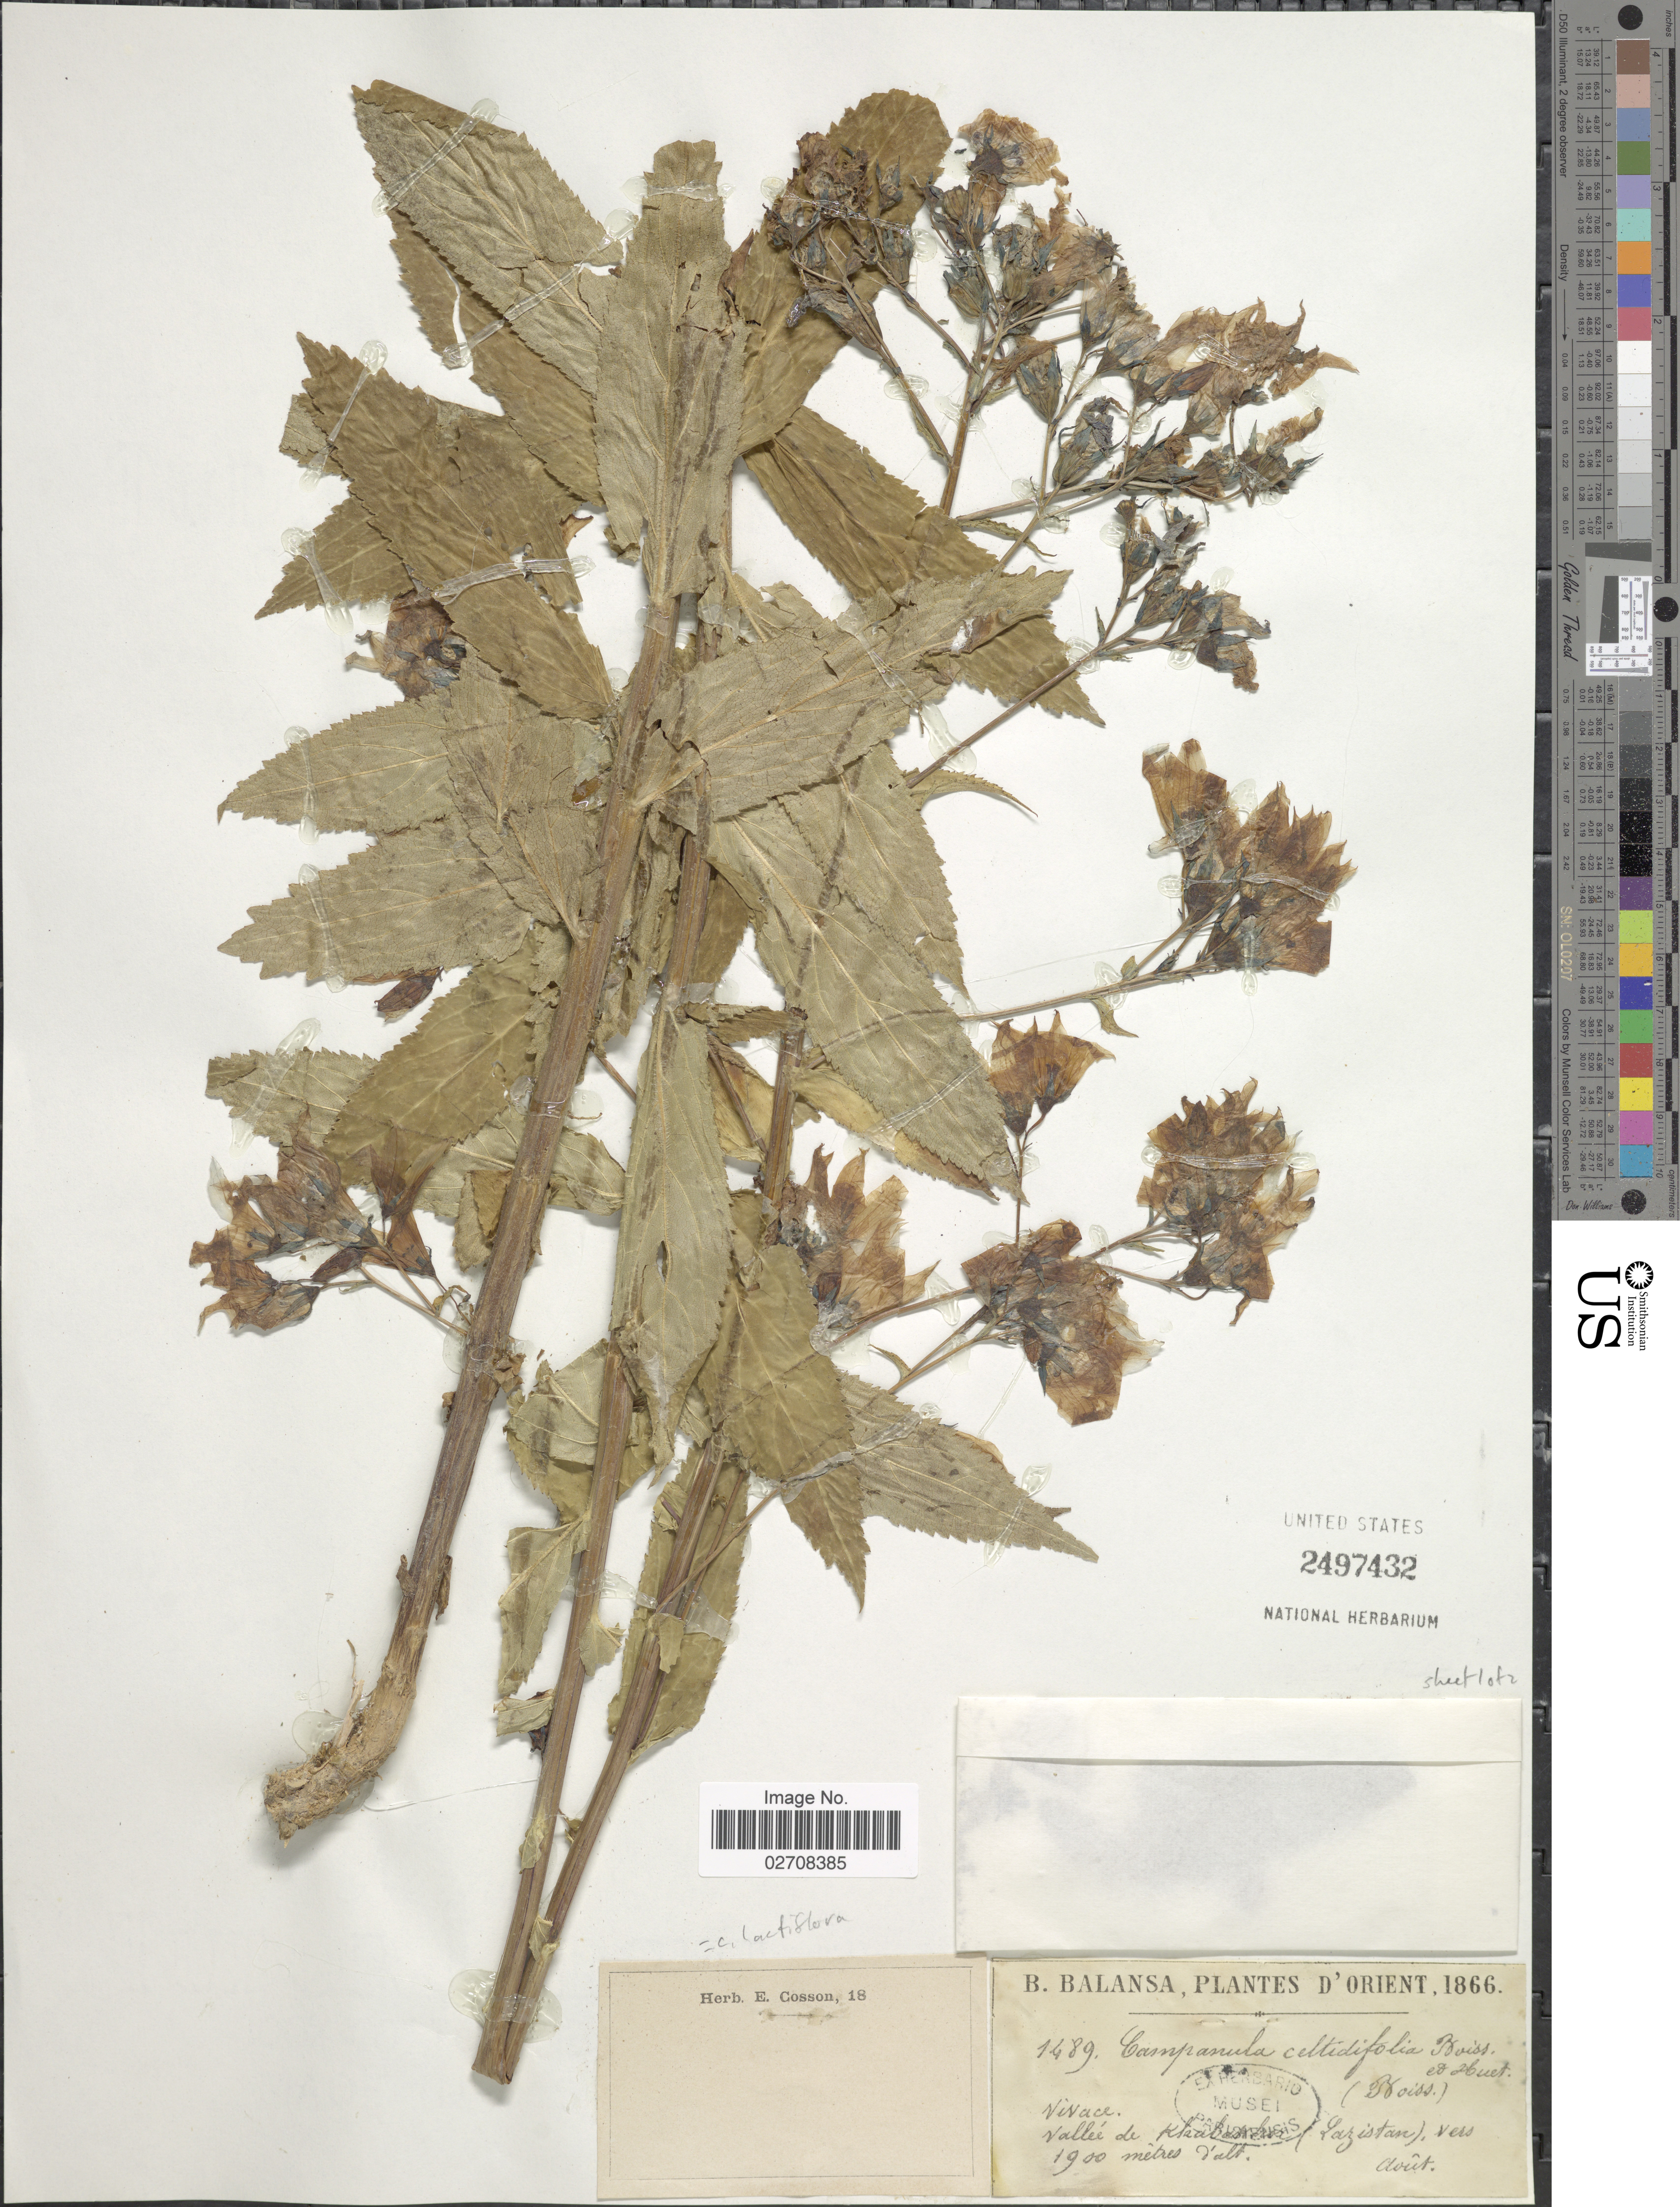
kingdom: Plantae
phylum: Tracheophyta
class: Magnoliopsida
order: Asterales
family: Campanulaceae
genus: Campanula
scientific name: Campanula lactiflora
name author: M. Bieb.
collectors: B. Balansa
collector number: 1489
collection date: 1866-08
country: Turkey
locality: D'Orient. Vivace. Vallee de Kla [illegible text] (Lazistan).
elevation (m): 1900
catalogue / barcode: US 2497432